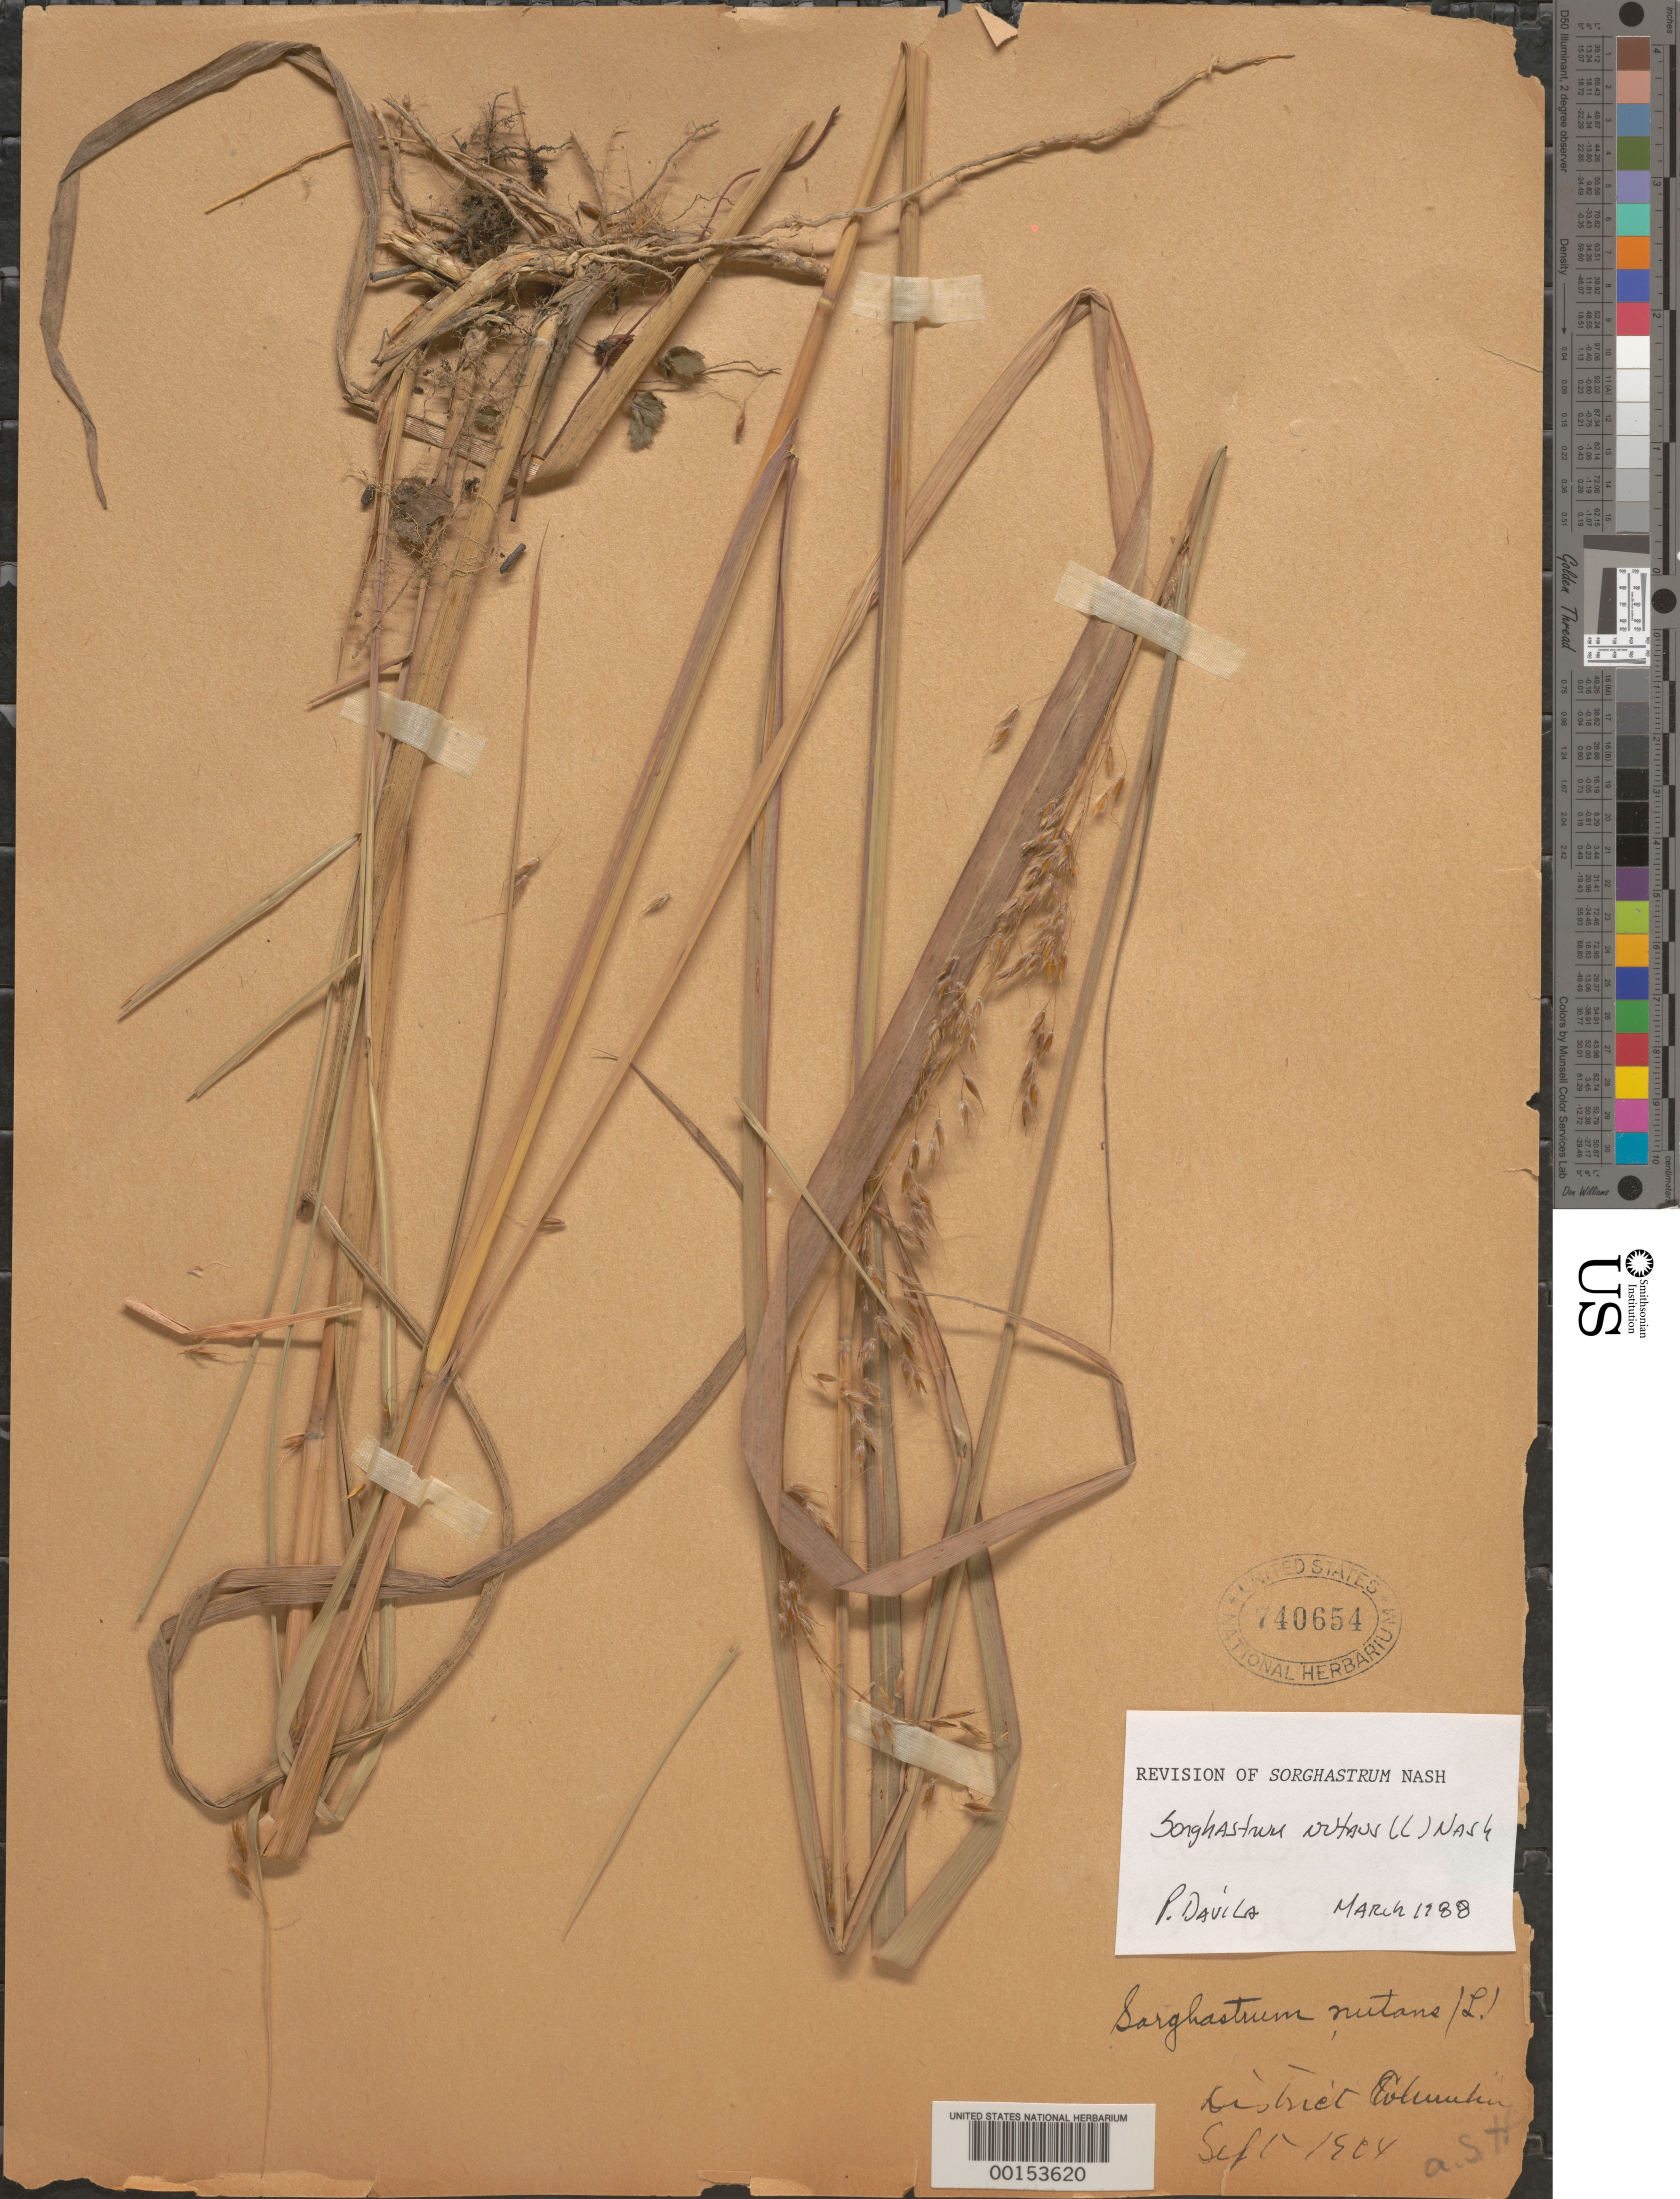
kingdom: Plantae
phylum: Tracheophyta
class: Liliopsida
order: Poales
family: Poaceae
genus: Sorghastrum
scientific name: Sorghastrum nutans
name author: (L.) Nash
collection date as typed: Sep 1904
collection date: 1904-09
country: United States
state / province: District of Columbia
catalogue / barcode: US 740654